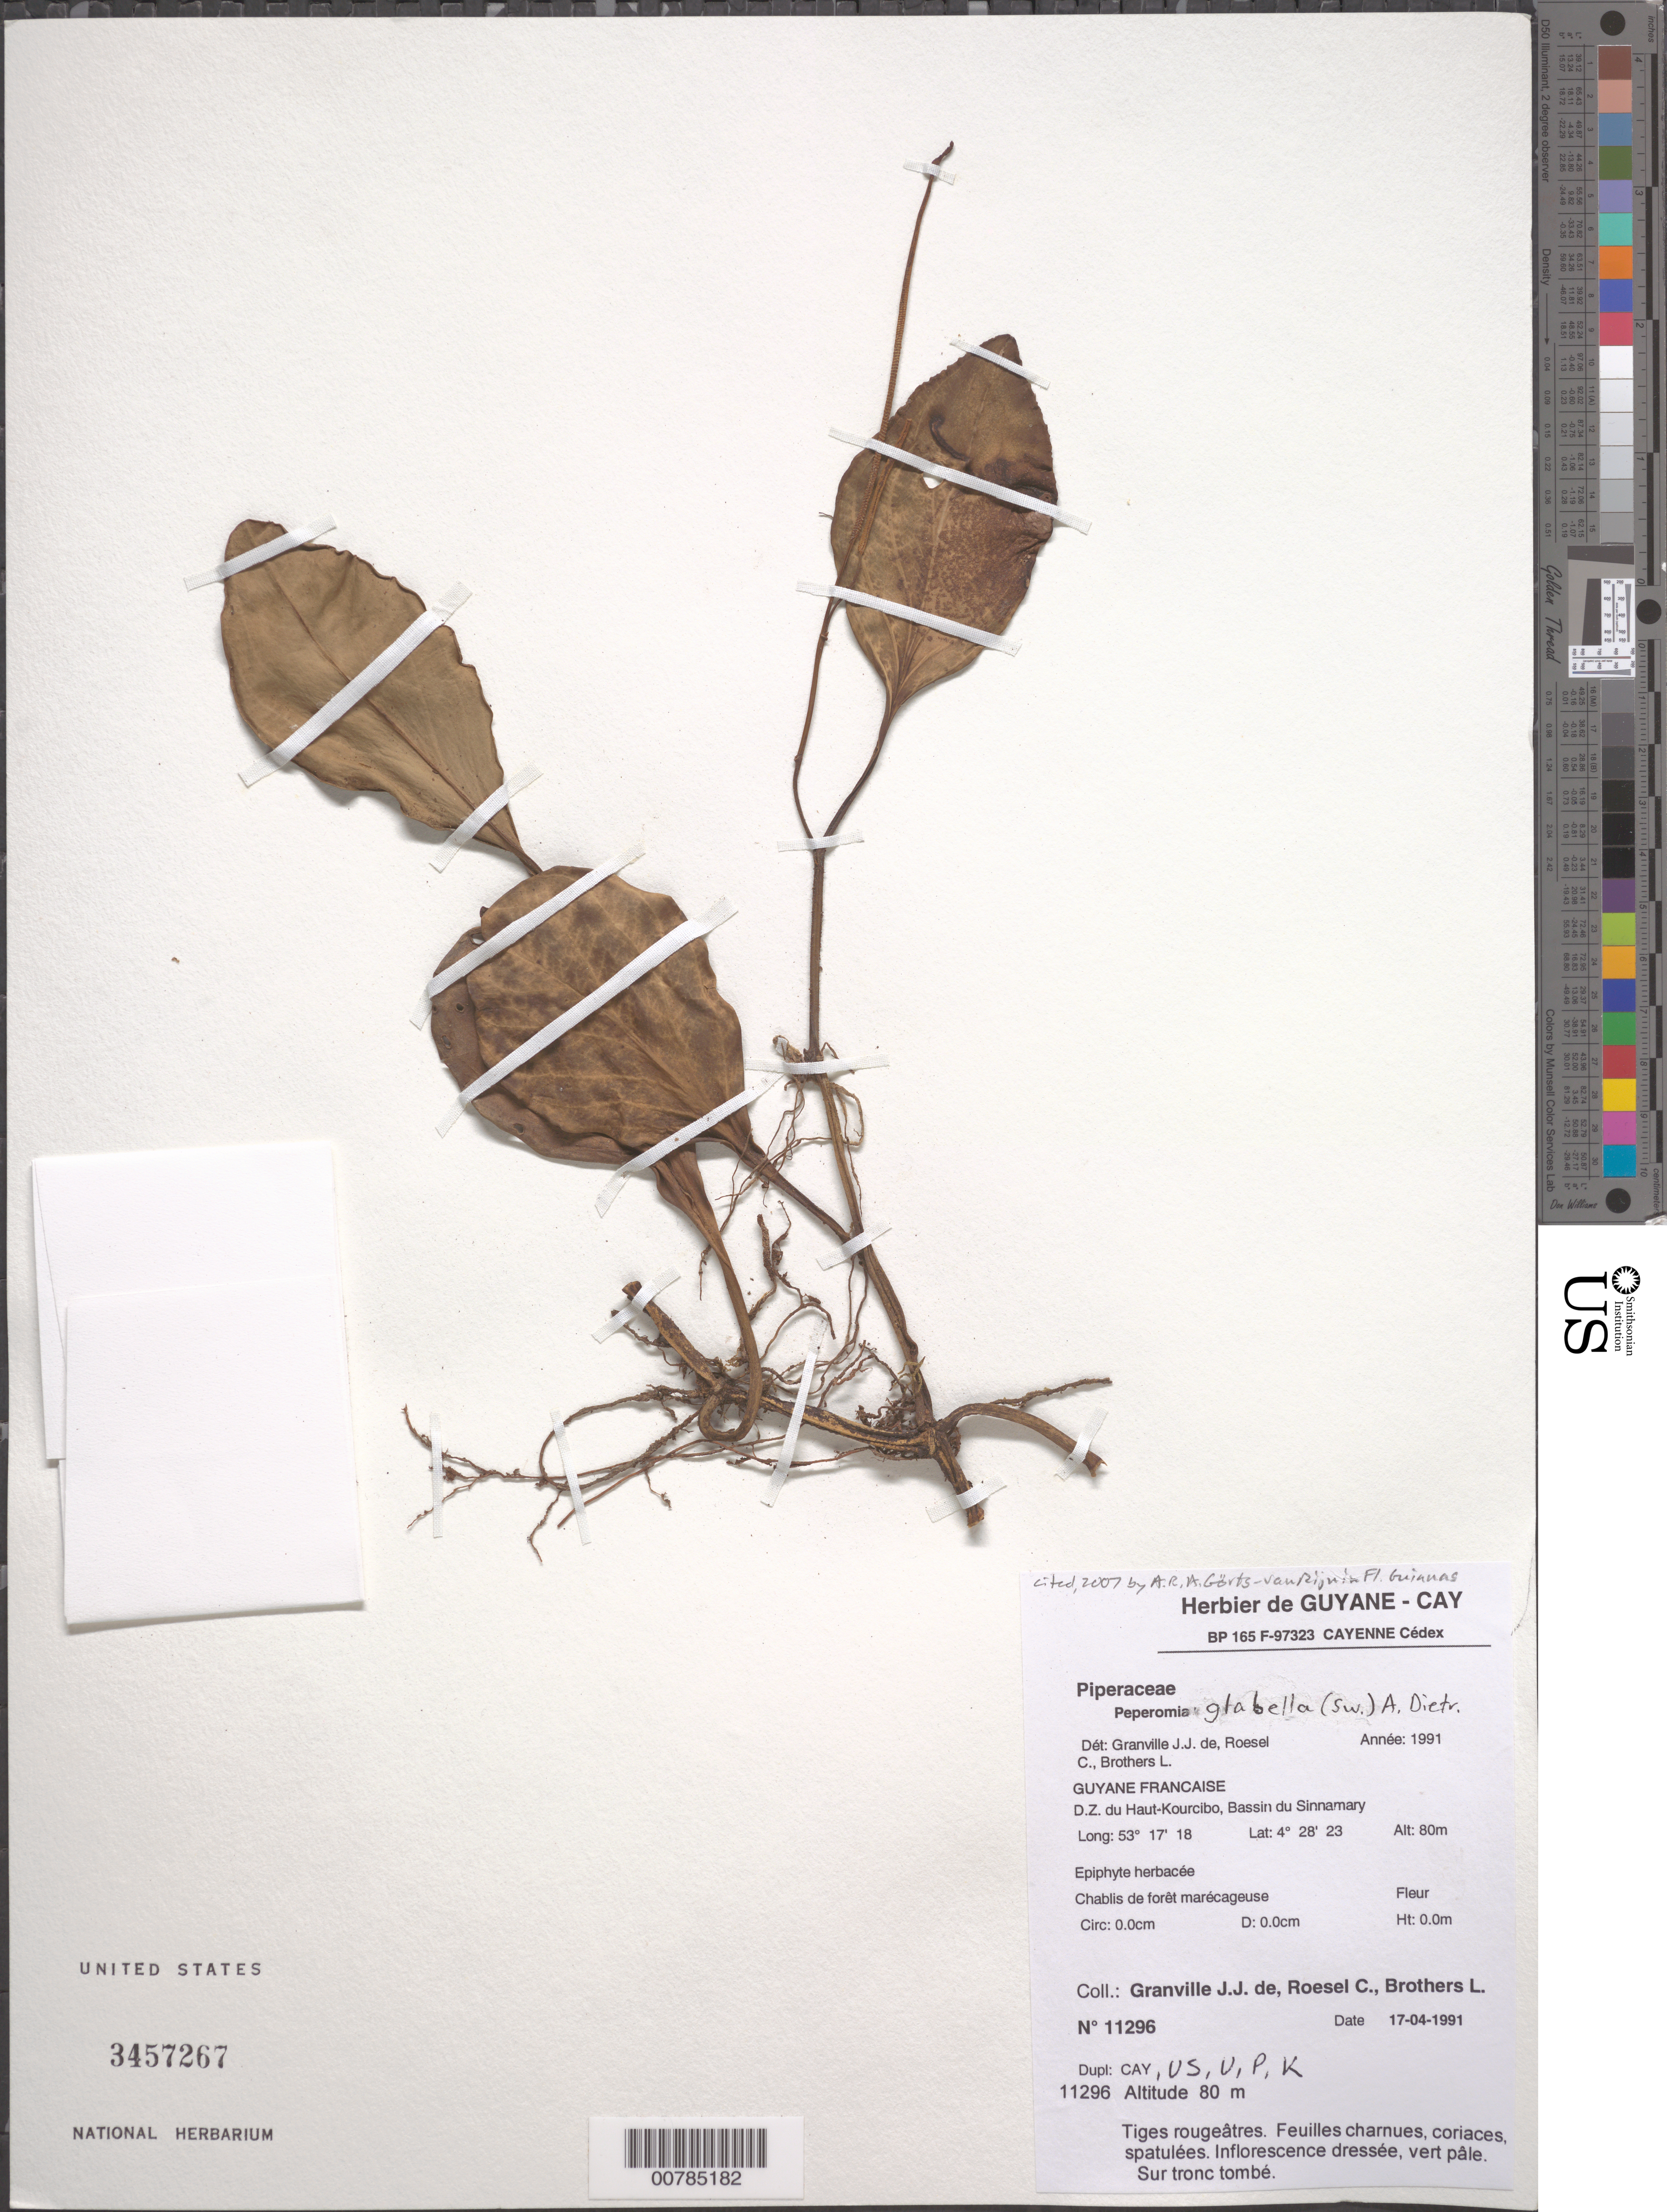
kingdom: Plantae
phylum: Tracheophyta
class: Magnoliopsida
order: Piperales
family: Piperaceae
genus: Peperomia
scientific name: Peperomia sp.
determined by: Granville, J. J.; Roesel, C. S.; Brothers, Leslie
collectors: J.-J. de Granville, C. S. Roesel & L. Brothers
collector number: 11296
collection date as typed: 17-Apr-91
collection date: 1991-04-17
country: French Guiana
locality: D.Z. du Haut-Kourcibo, Bassin du Sinnamary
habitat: Chablis de forêt marécageuse primaire; sur tronc tombe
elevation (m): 80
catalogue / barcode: US 3457267